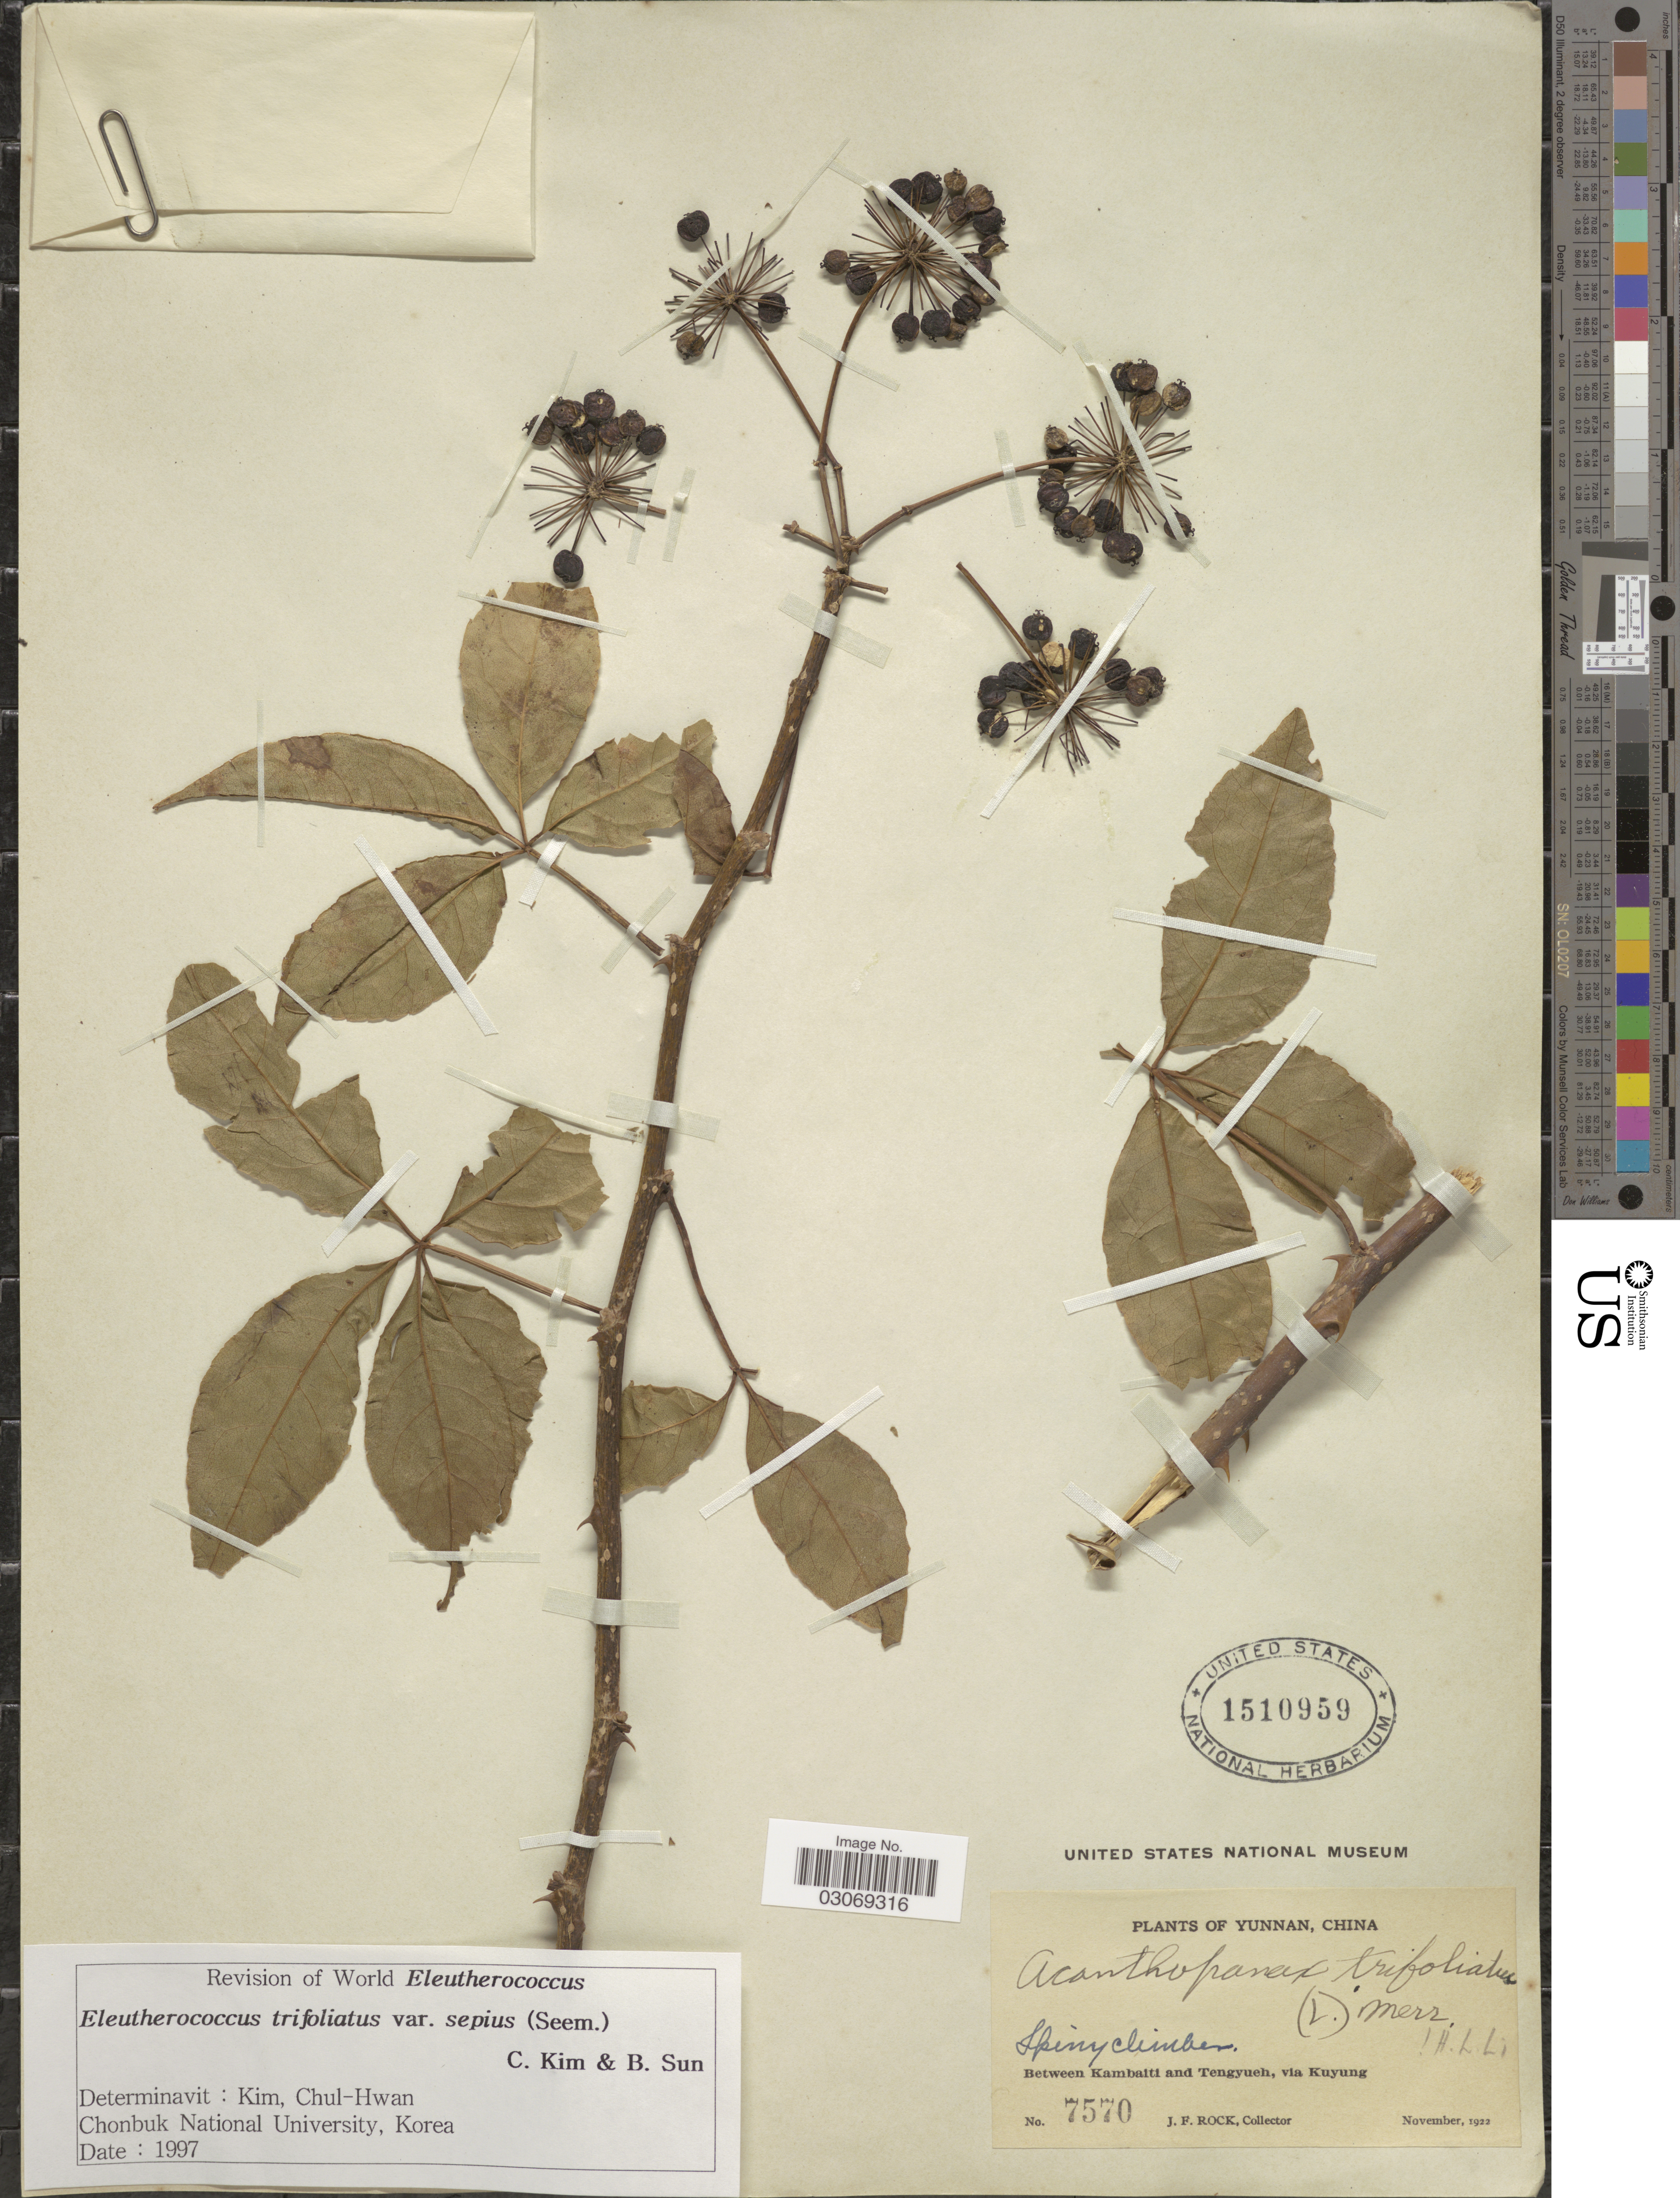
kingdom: Plantae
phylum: Tracheophyta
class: Magnoliopsida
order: Apiales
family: Araliaceae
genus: Eleutherococcus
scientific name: Eleutherococcus trifoliatus var. sepius (Seem.) C. Kim & B. Sun comb. & stat nov. ined.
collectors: J. Rock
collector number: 7570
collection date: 1922-11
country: China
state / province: Yunnan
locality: Between Kambaiti and Tengyueh, via Kuyung.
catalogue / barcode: US 1510959